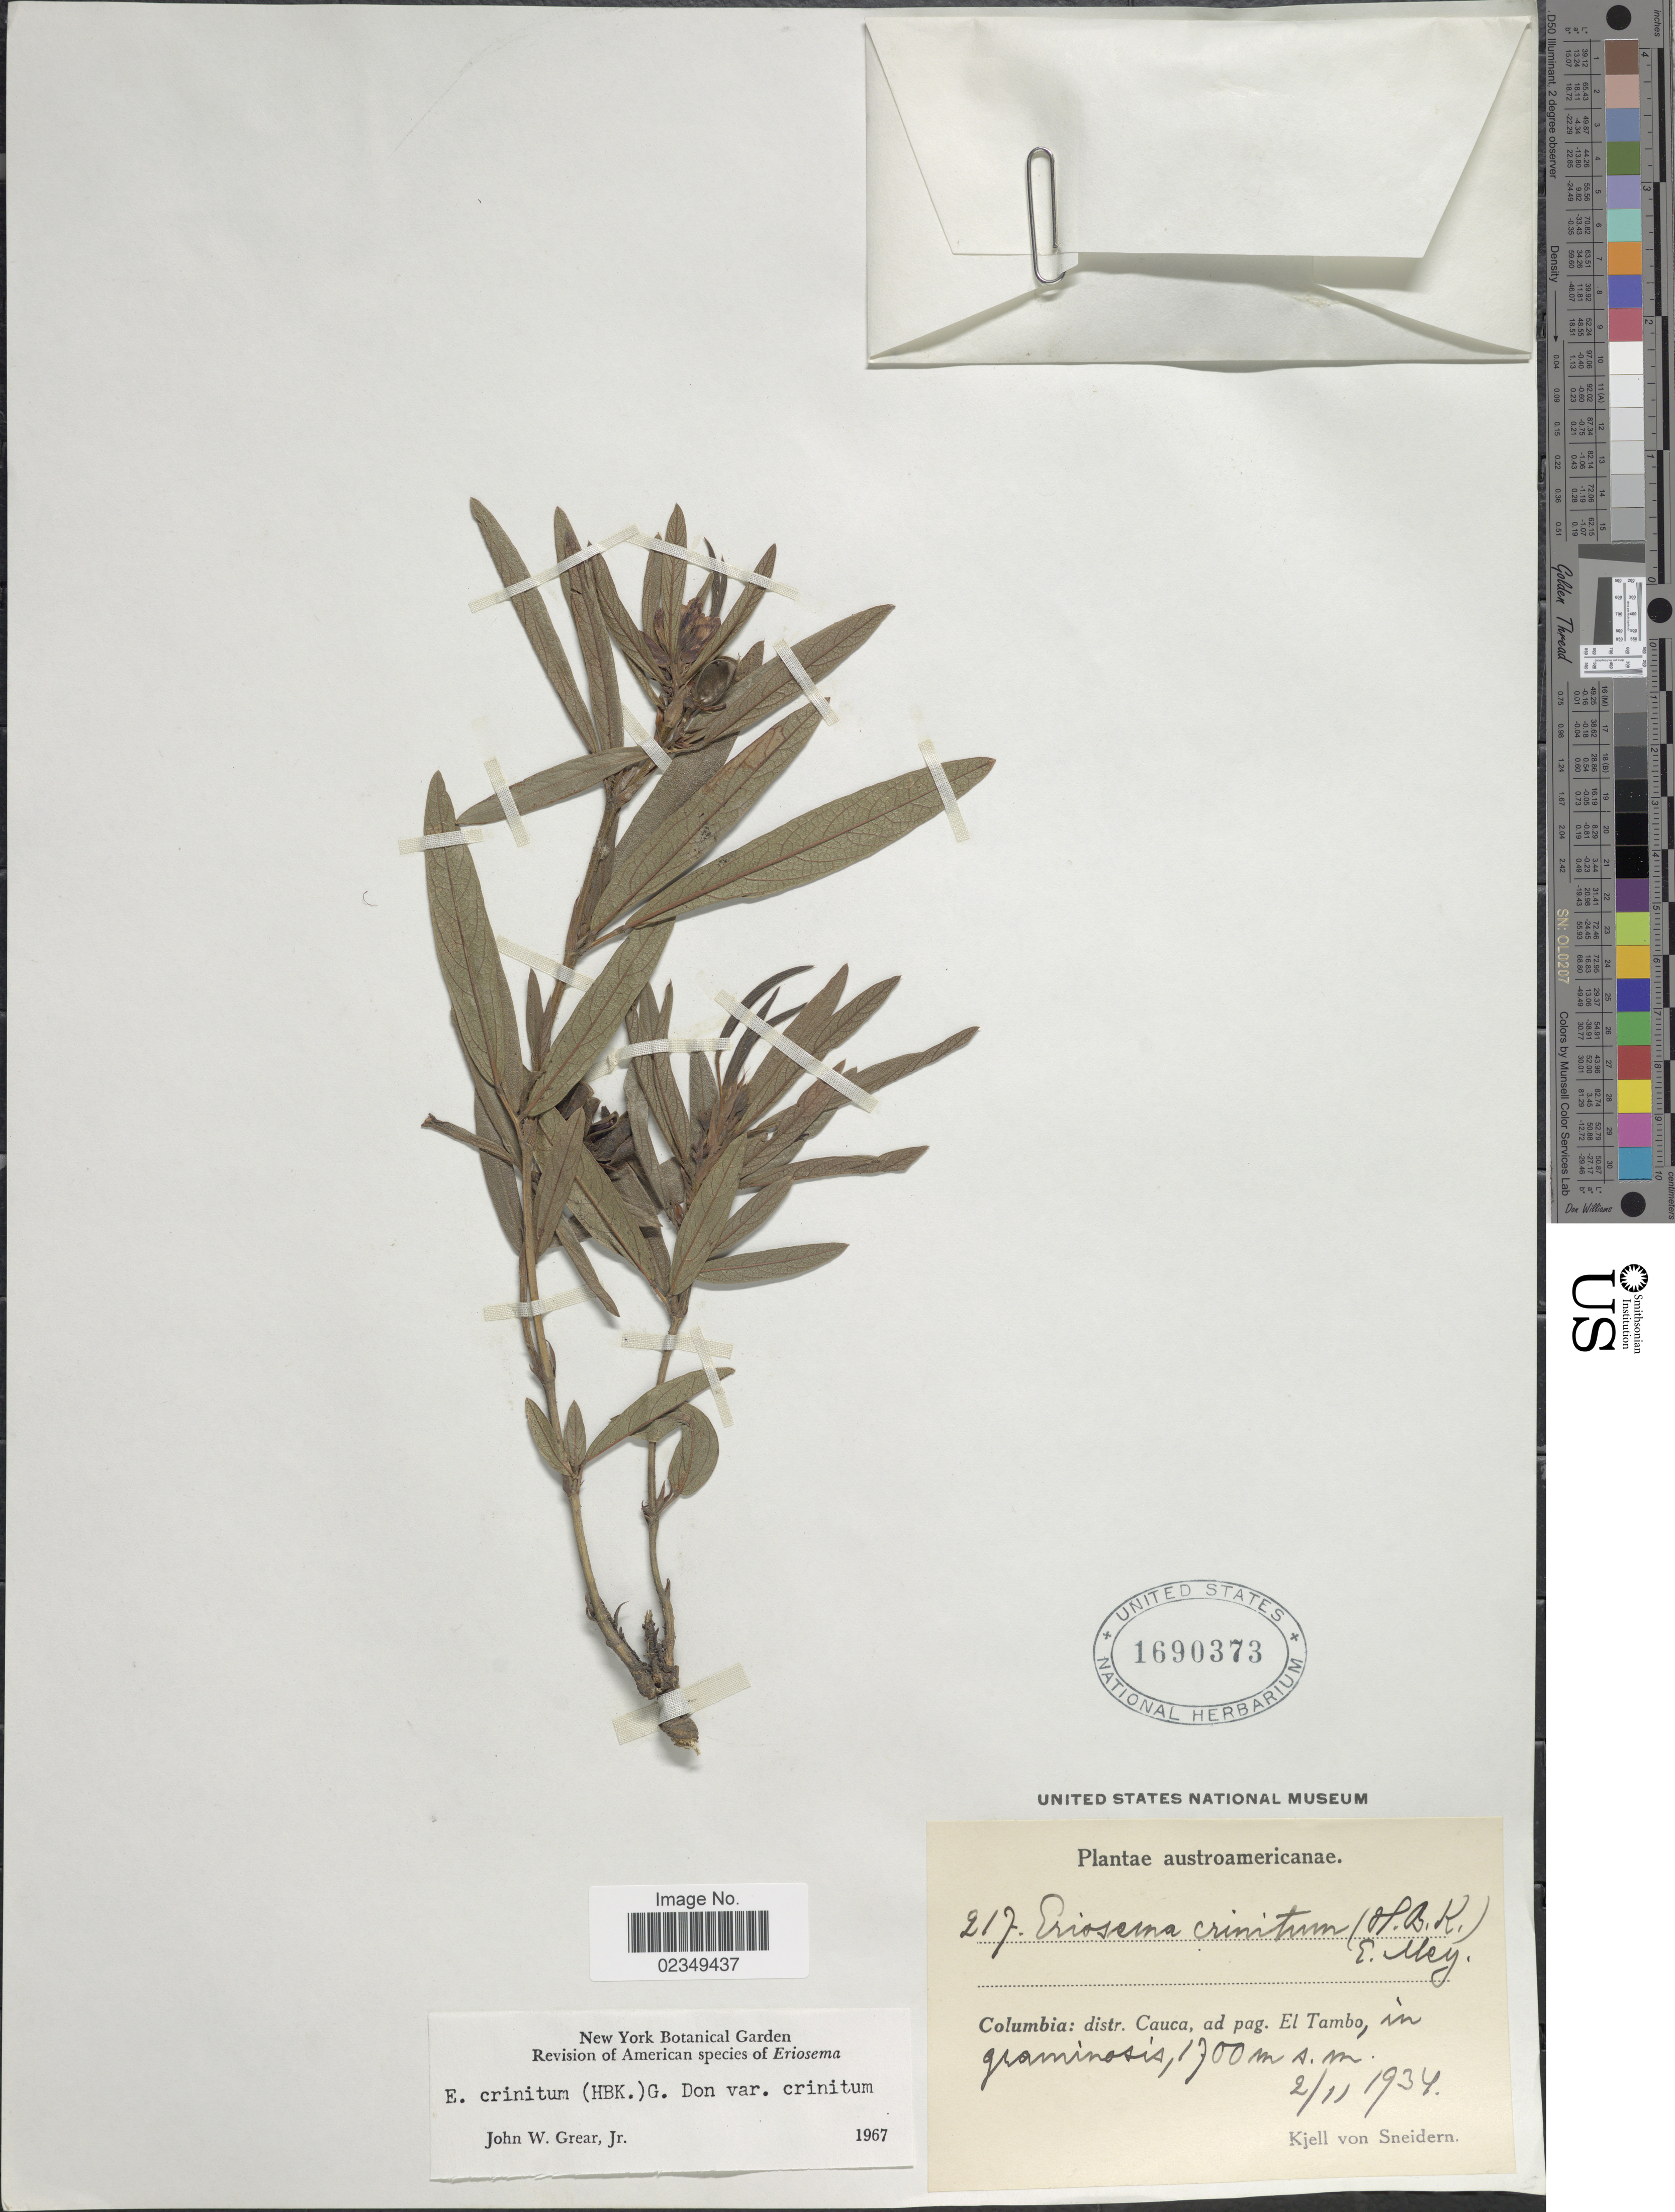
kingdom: Plantae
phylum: Tracheophyta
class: Magnoliopsida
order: Fabales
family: Fabaceae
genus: Eriosema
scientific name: Eriosema crinitum var. crinitum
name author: (Kunth) G. Don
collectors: K. von Sneidern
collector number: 217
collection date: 1934-11-02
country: Colombia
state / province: Cauca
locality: El Tambo. austroamericanae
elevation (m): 1700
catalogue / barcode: US 1690373